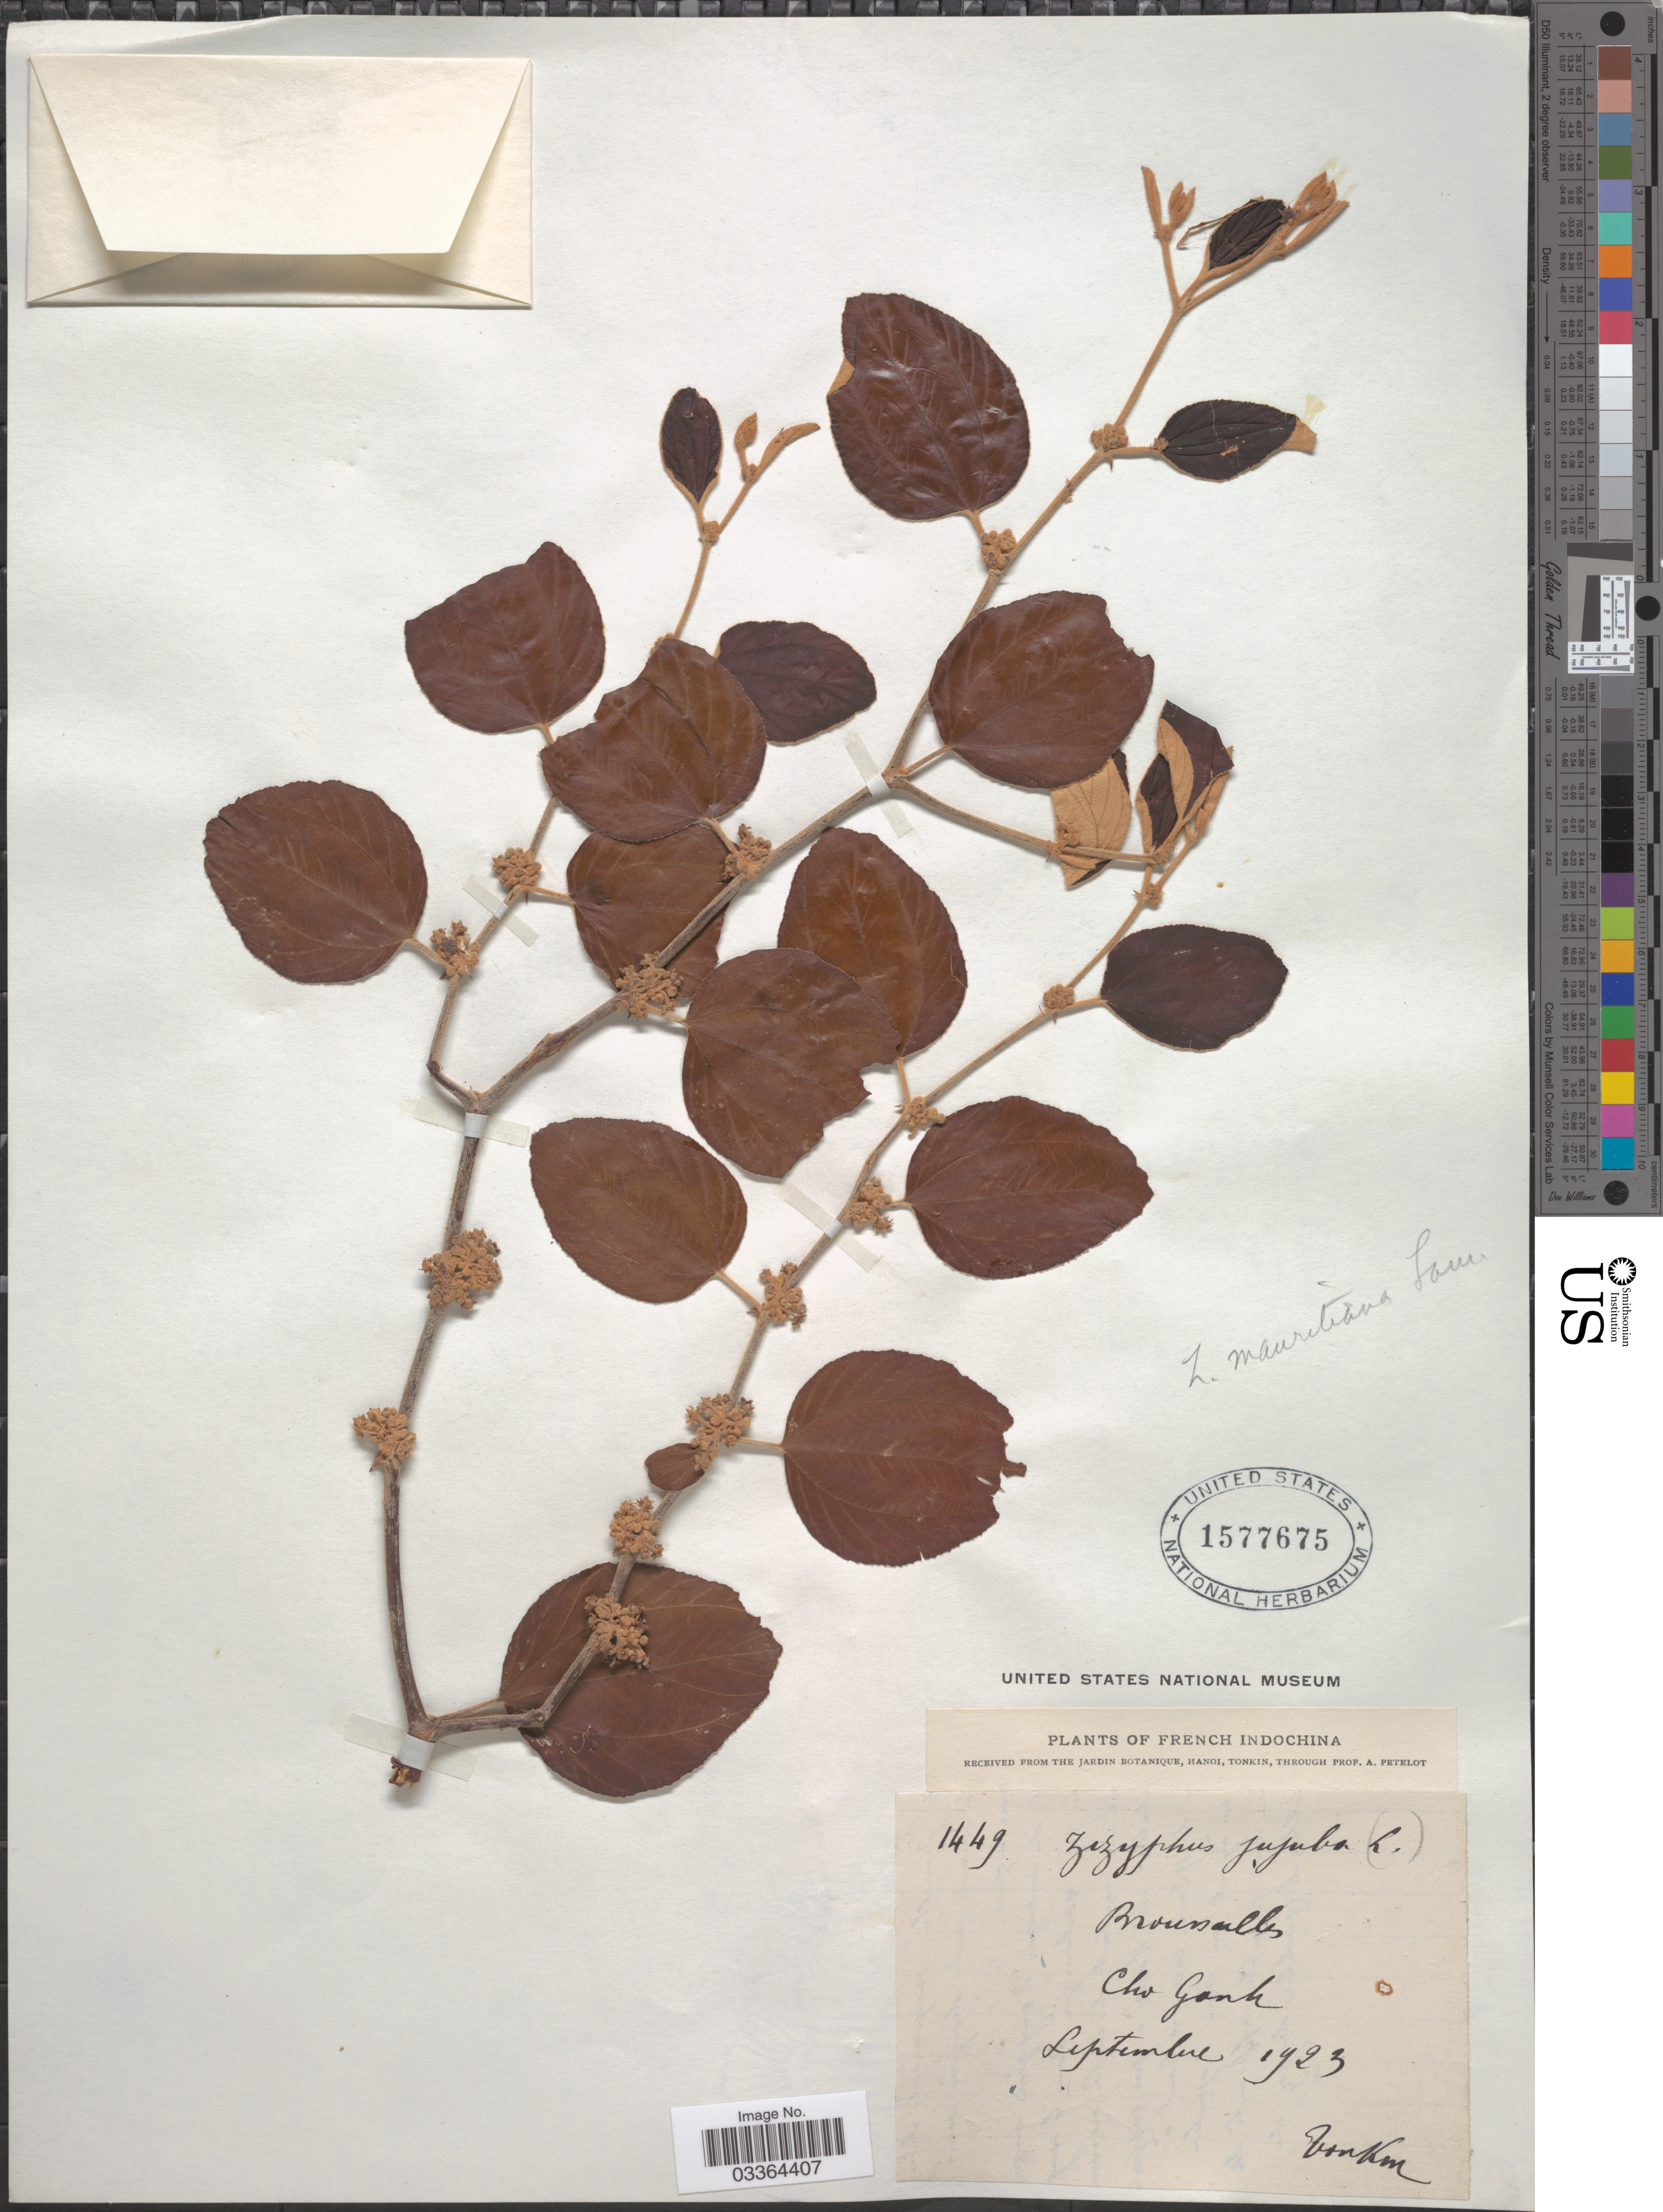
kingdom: Plantae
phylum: Tracheophyta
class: Magnoliopsida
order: Rosales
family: Rhamnaceae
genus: Ziziphus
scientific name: Ziziphus mauritiana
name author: Lam.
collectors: A. Petelot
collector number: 1449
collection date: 1923-09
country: Vietnam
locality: French Indochina. Cho Ganh.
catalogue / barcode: US 1577675